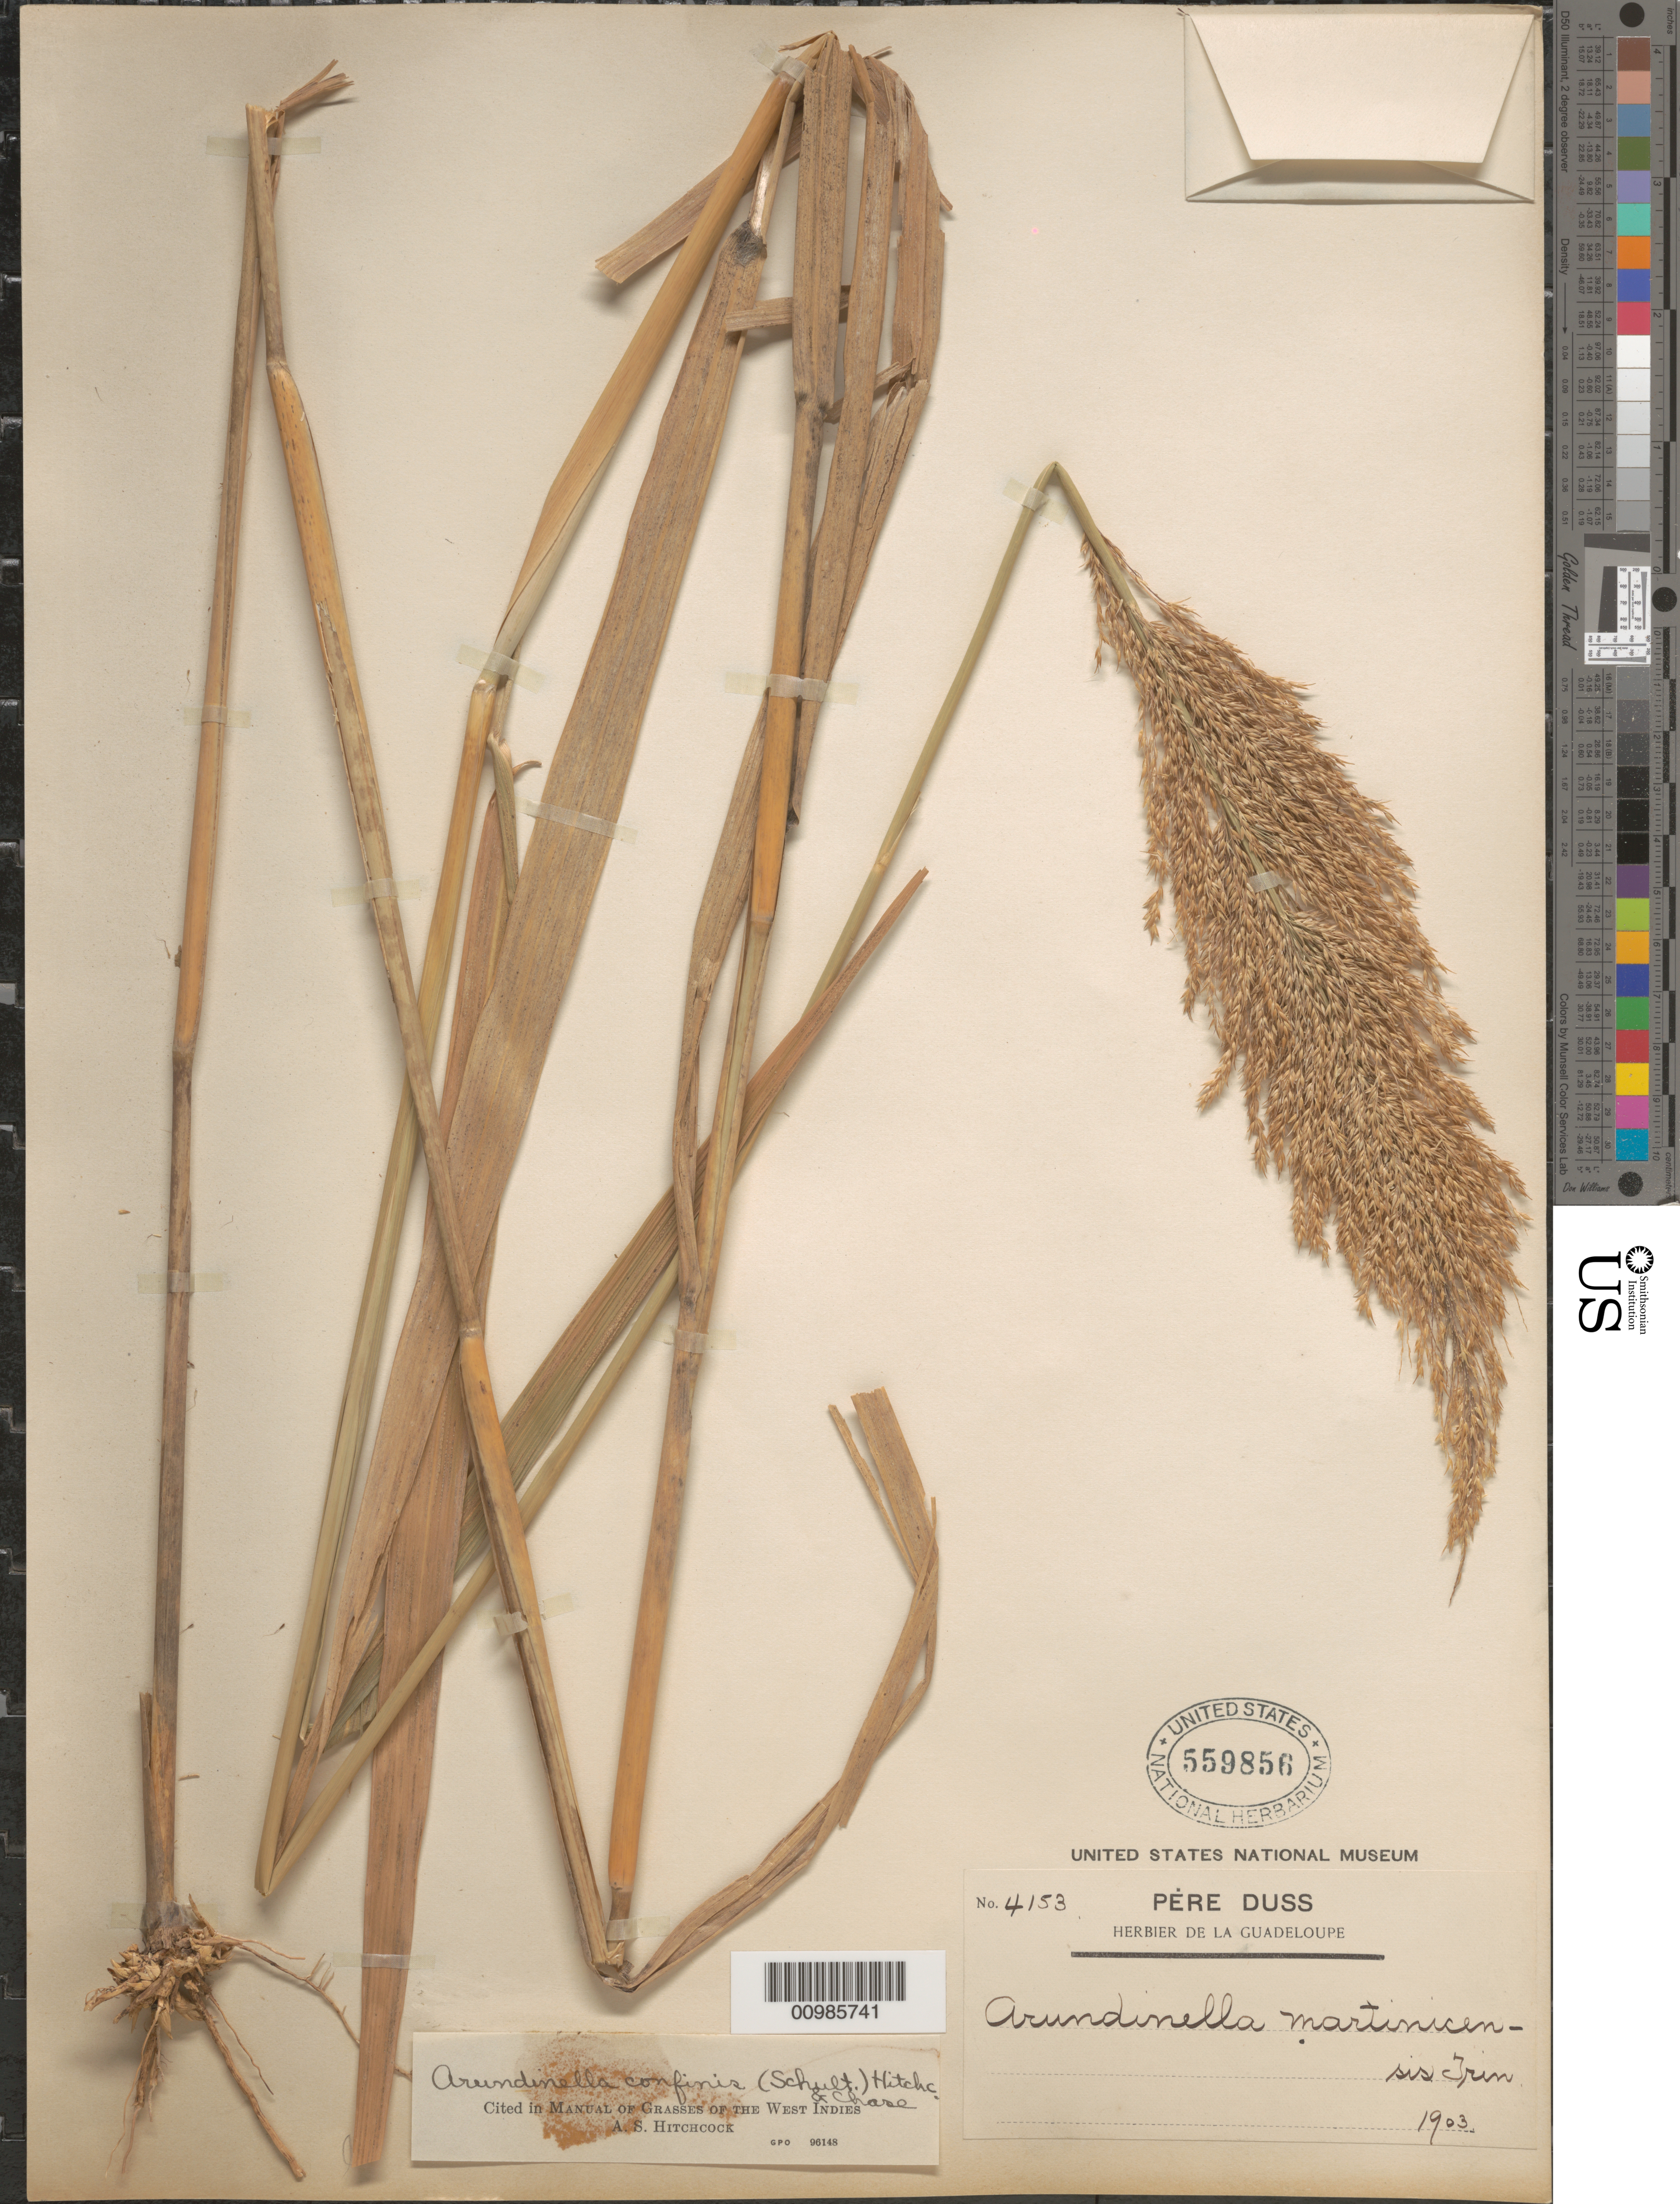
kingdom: Plantae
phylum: Tracheophyta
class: Liliopsida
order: Poales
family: Poaceae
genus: Arundinella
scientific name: Arundinella confinis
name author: (Schult.) Hitchc. & Chase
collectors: Père Duss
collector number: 4153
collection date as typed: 1903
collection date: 1903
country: Guadeloupe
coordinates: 0 N, 0 E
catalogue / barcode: US 559856